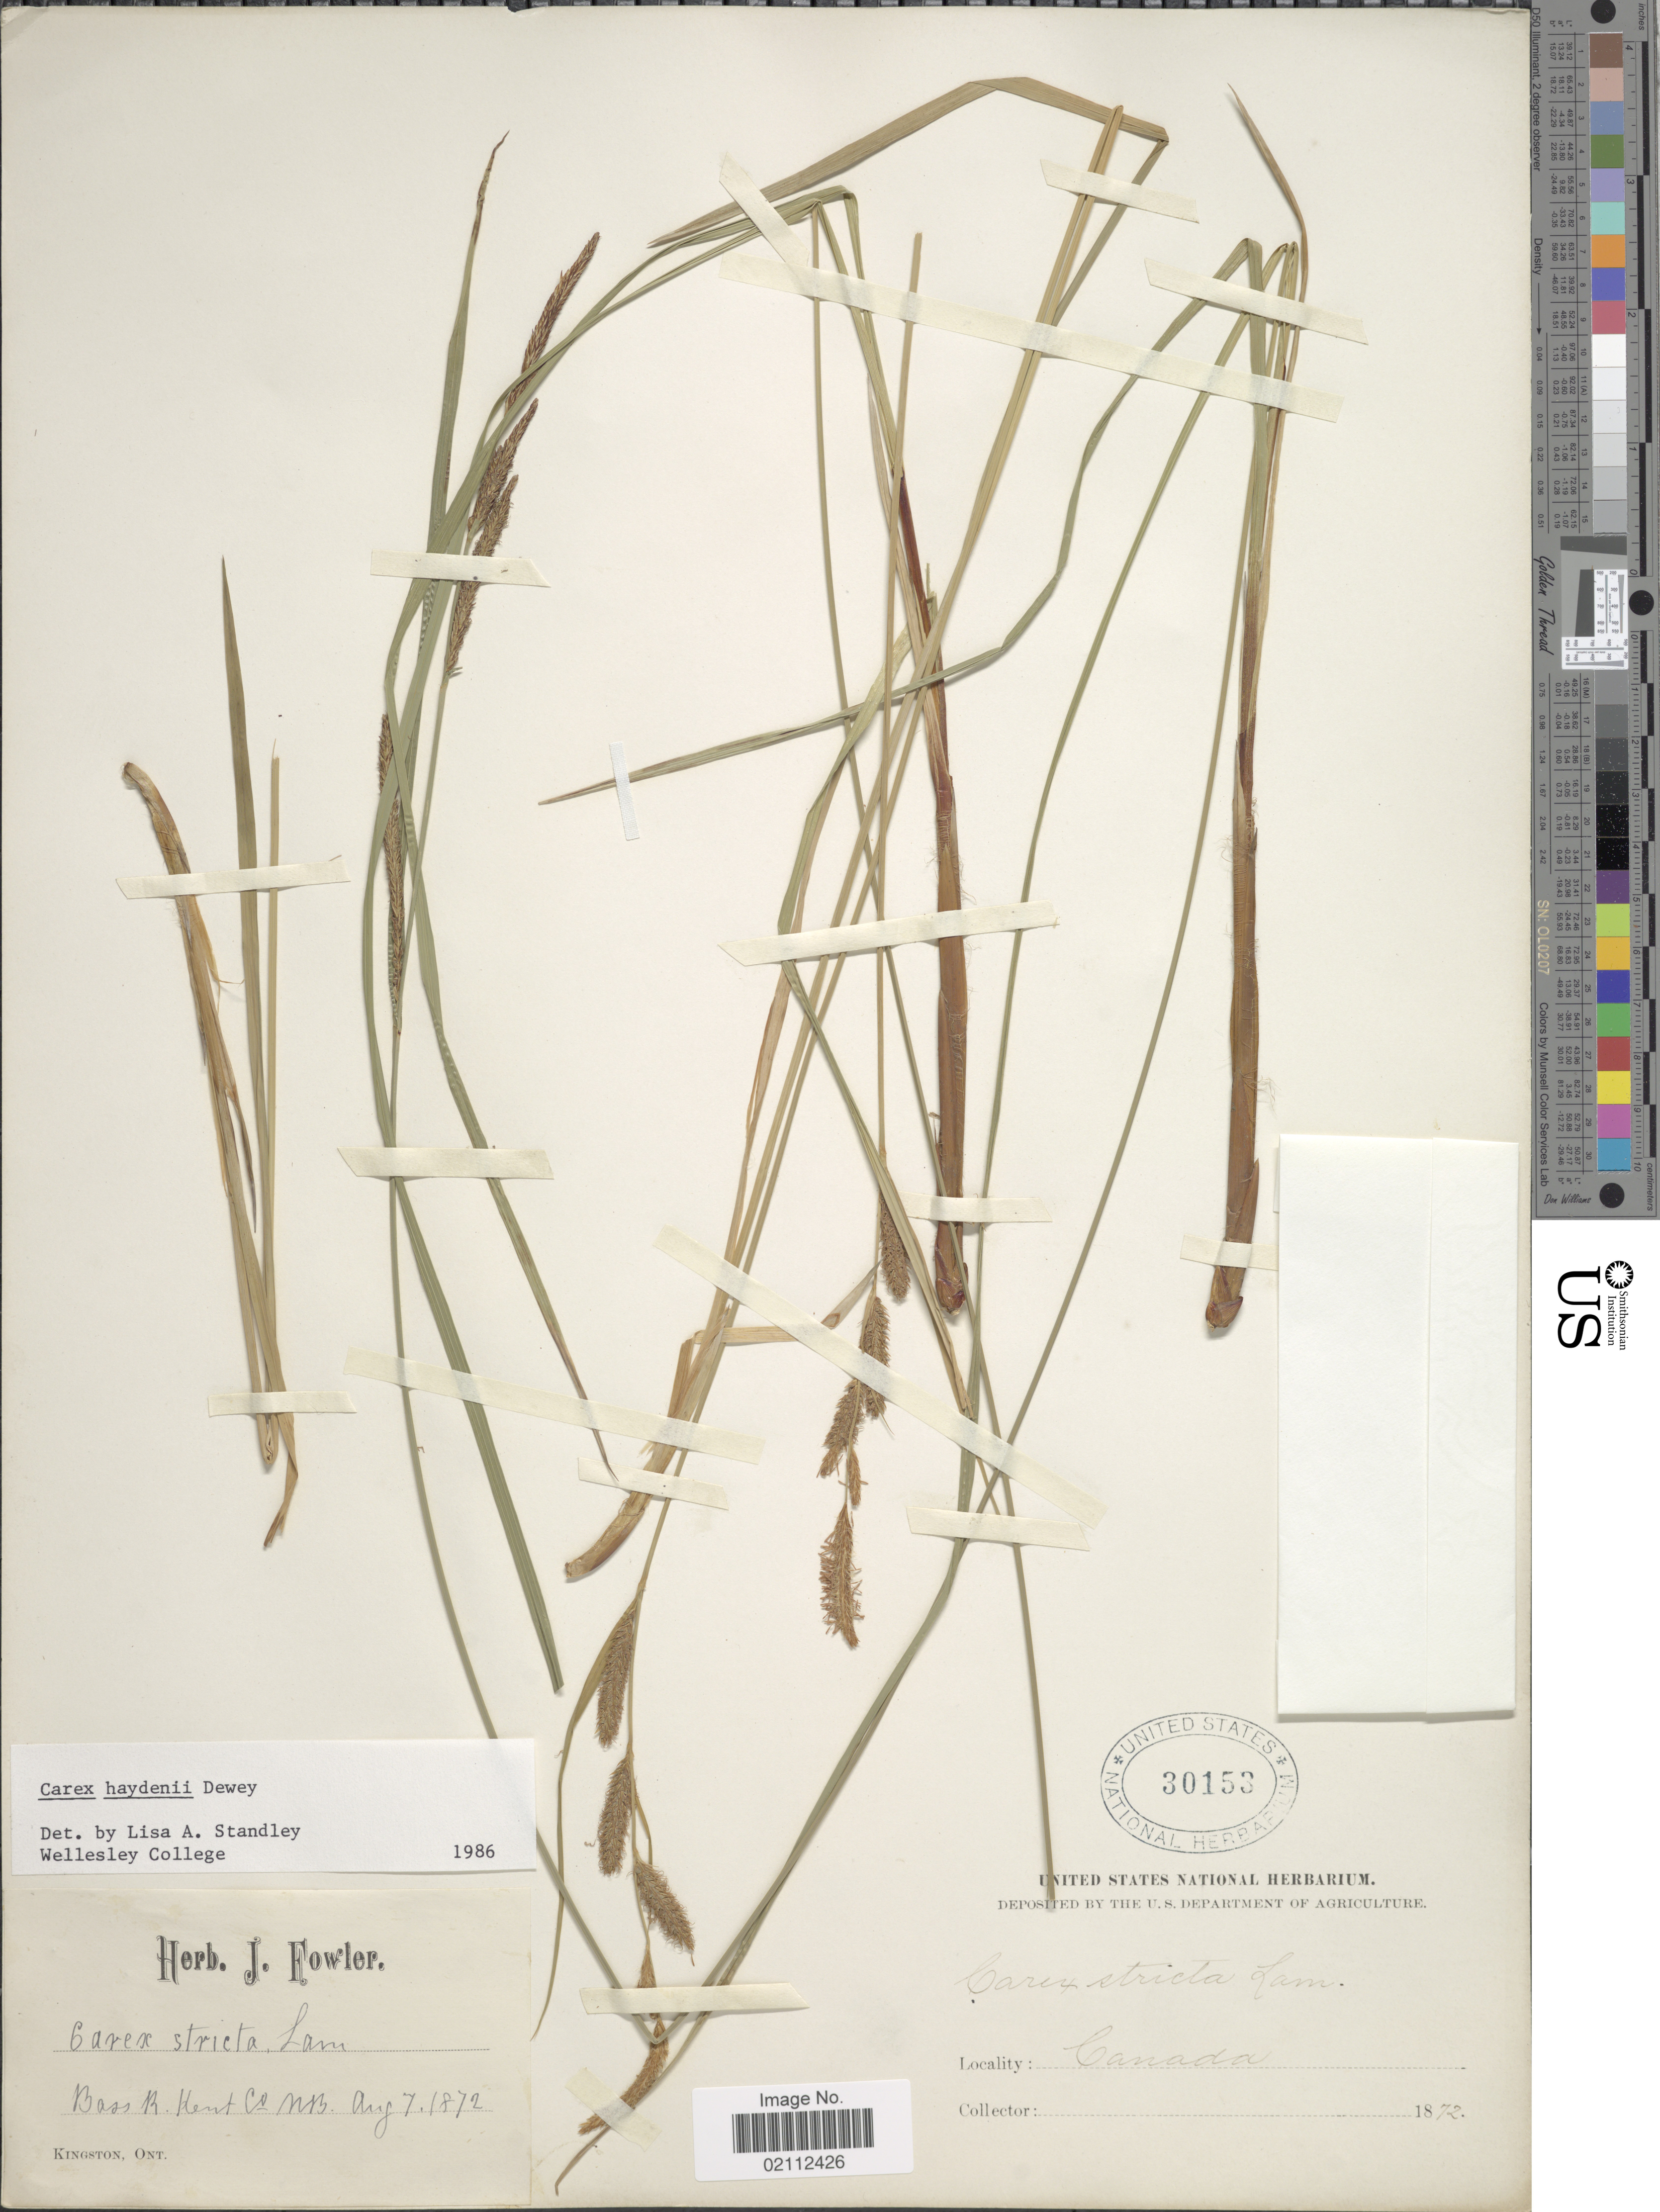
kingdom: Plantae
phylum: Tracheophyta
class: Liliopsida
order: Poales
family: Cyperaceae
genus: Carex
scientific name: Carex haydenii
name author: Dewey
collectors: ex herb. J. Fowler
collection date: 1872-08-07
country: Canada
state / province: New Brunswick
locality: Bass R. Kent Co.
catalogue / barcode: US 30153